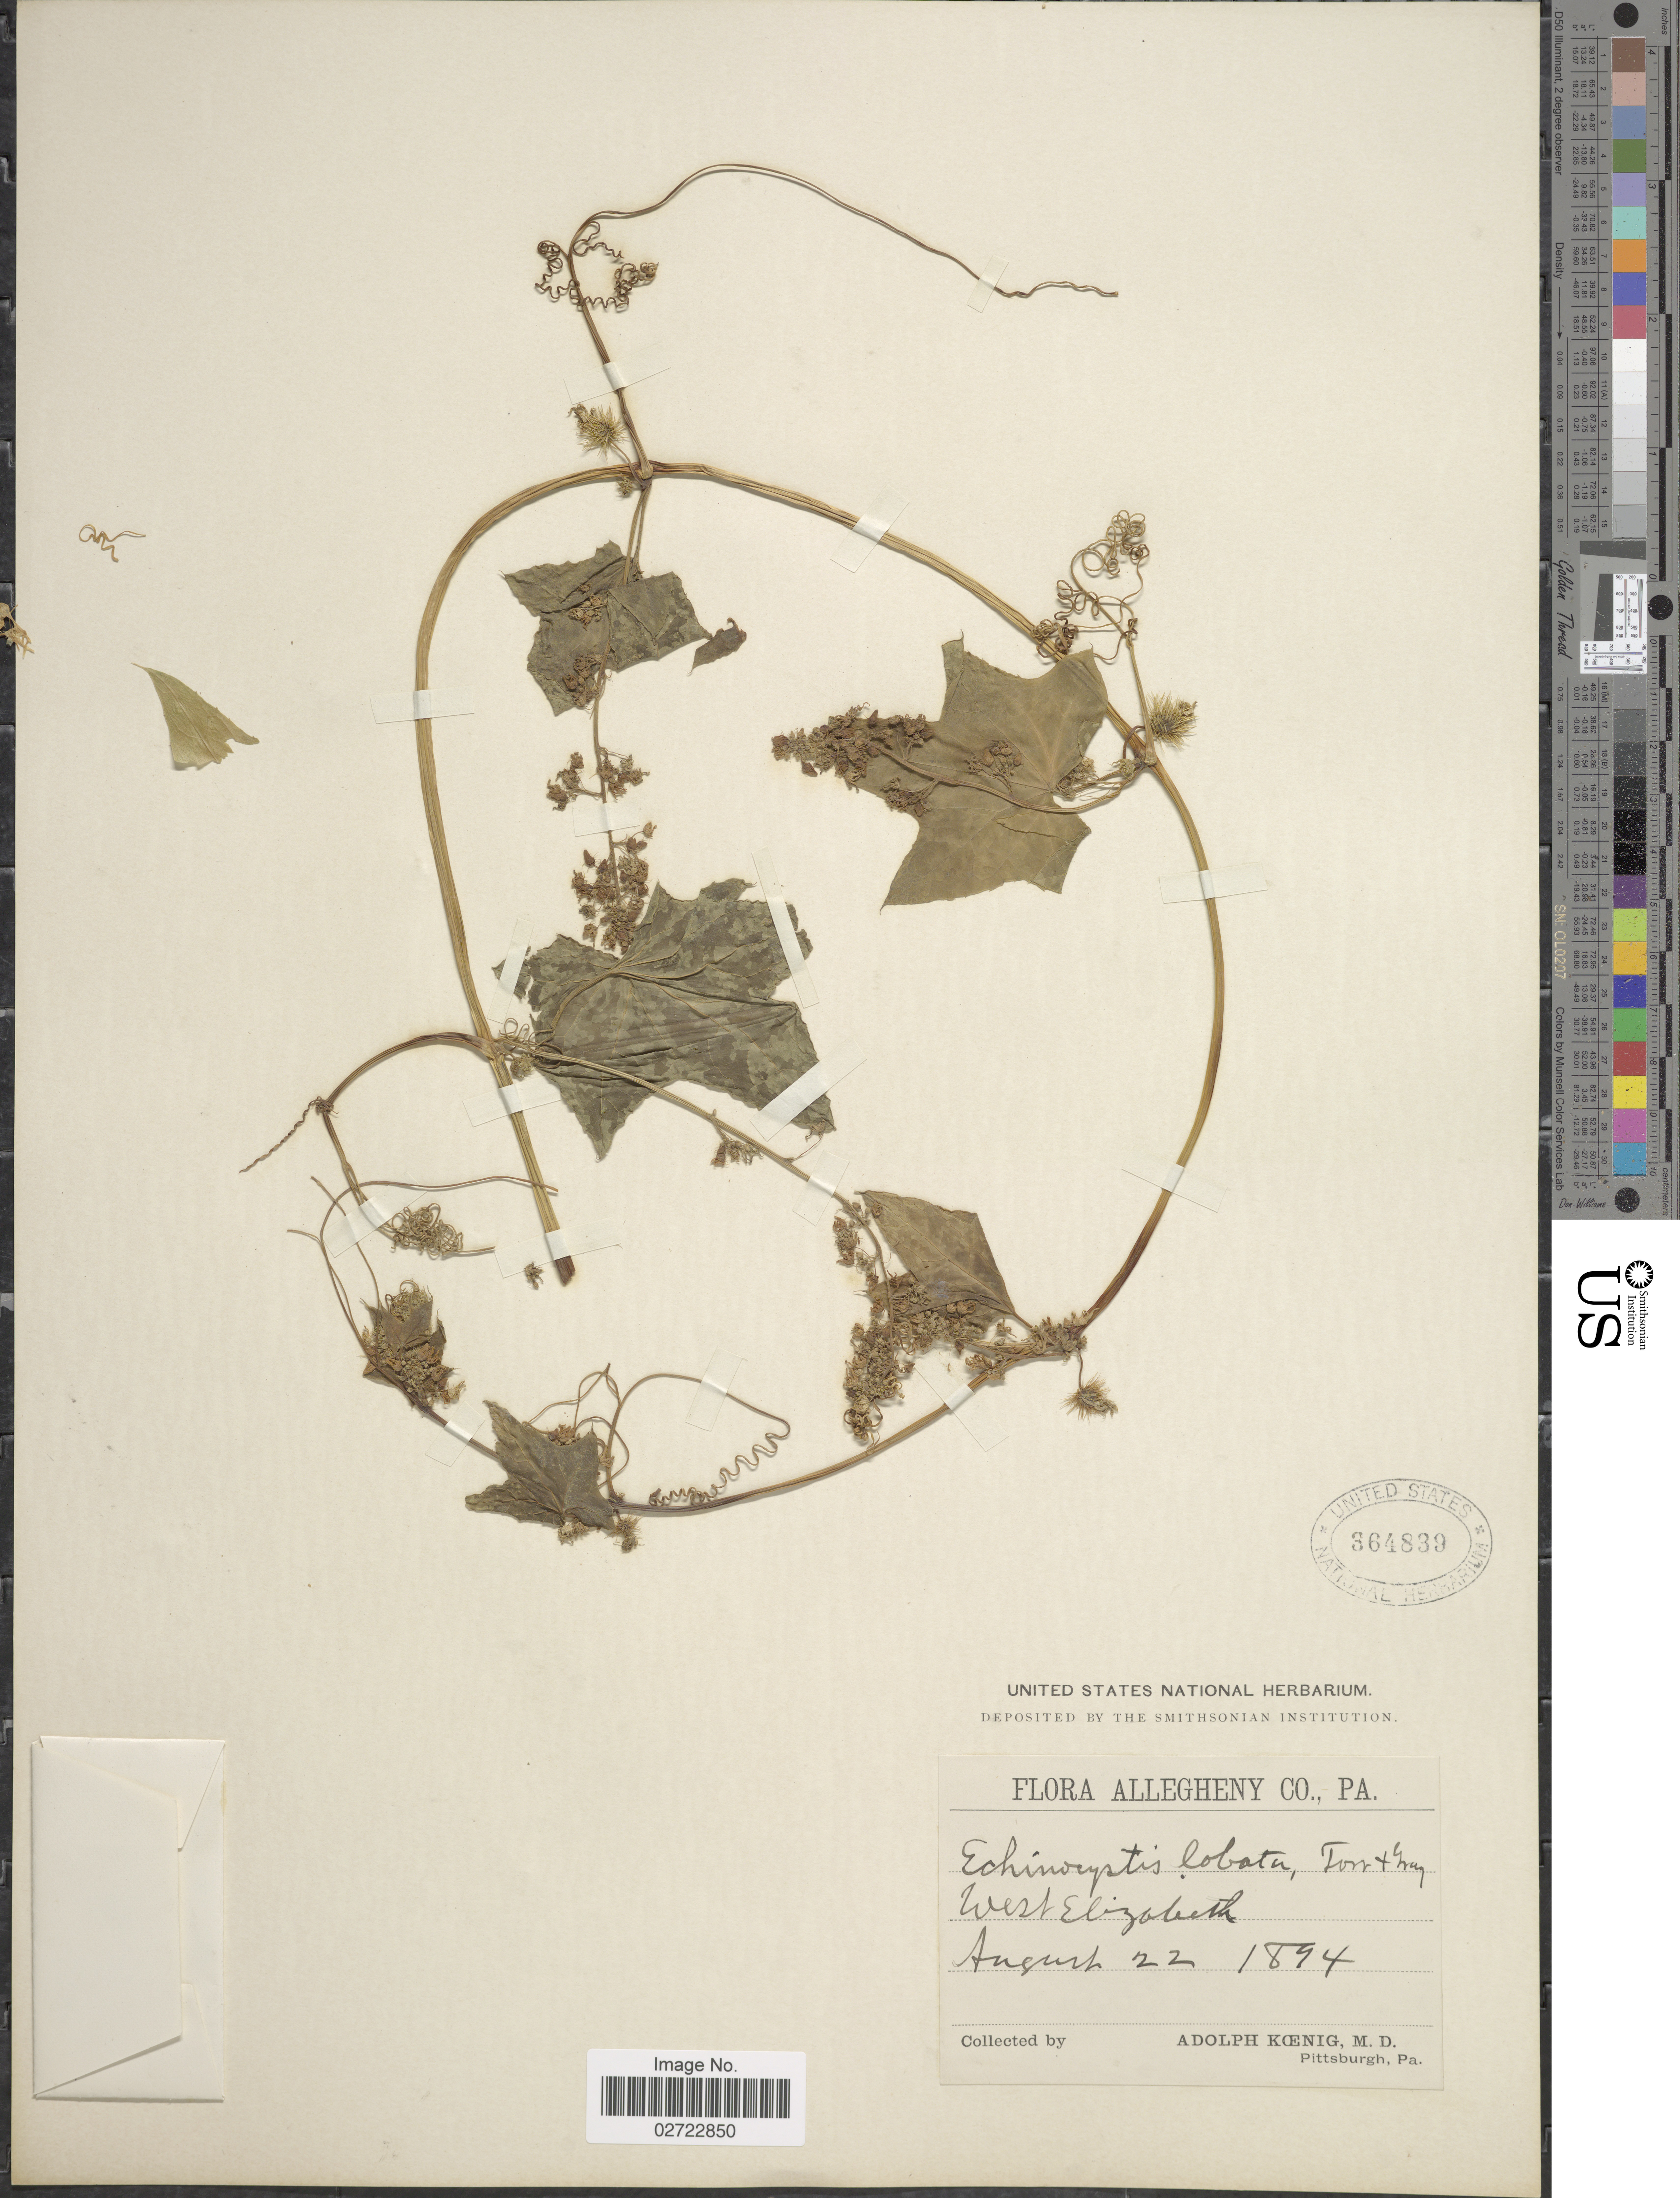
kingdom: Plantae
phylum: Tracheophyta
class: Magnoliopsida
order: Cucurbitales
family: Cucurbitaceae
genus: Echinocystis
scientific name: Echinocystis lobata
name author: (Michx.) Torr. & A. Gray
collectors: A. Koenig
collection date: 1894-08-22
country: United States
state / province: Pennsylvania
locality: Allegheny Co. West Elizabeth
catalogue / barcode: US 364839